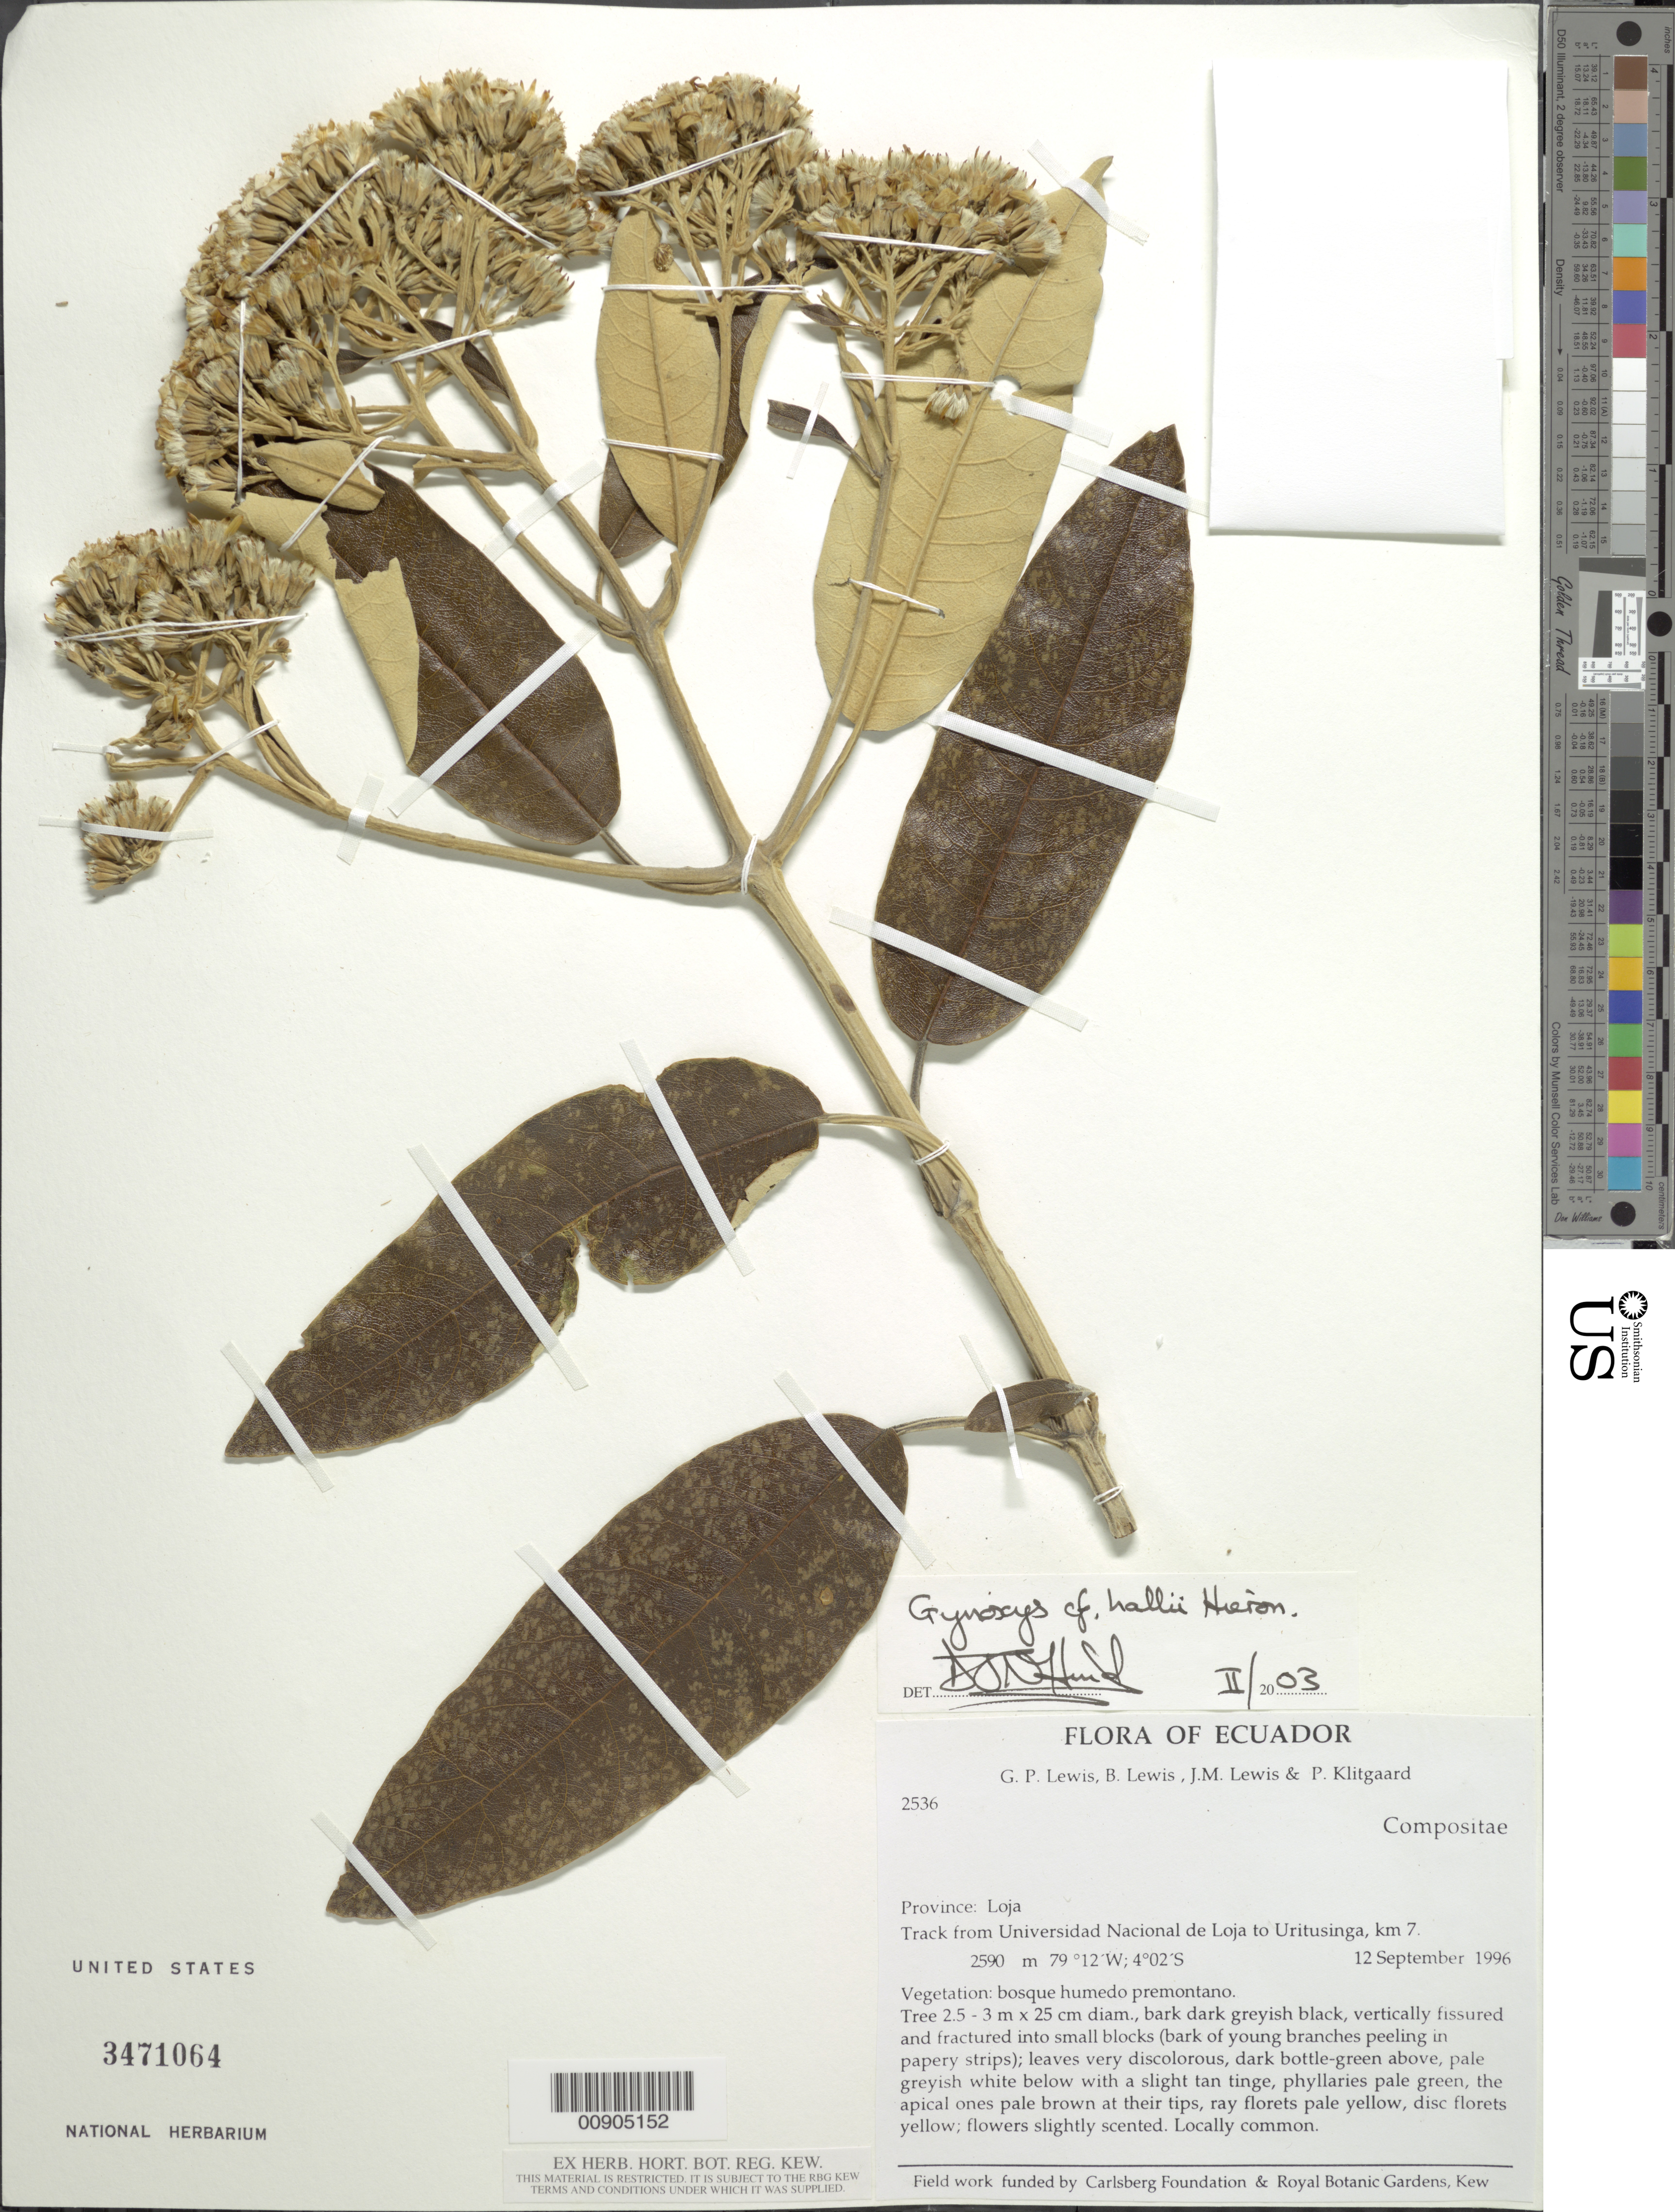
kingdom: Plantae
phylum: Tracheophyta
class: Magnoliopsida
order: Asterales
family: Asteraceae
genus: Gynoxys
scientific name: Gynoxys hallii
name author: Cass.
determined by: Hind, N.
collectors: G. P. Lewis, B. Lewis, J. M. Lewis & P. Klitgaard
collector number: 2536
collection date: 1996-09-12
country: Ecuador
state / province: Loja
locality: Universidad Nacional de Loja to Uritusinga, km 7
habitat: Bosque humedo premontano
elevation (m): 2590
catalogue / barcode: US 3471064